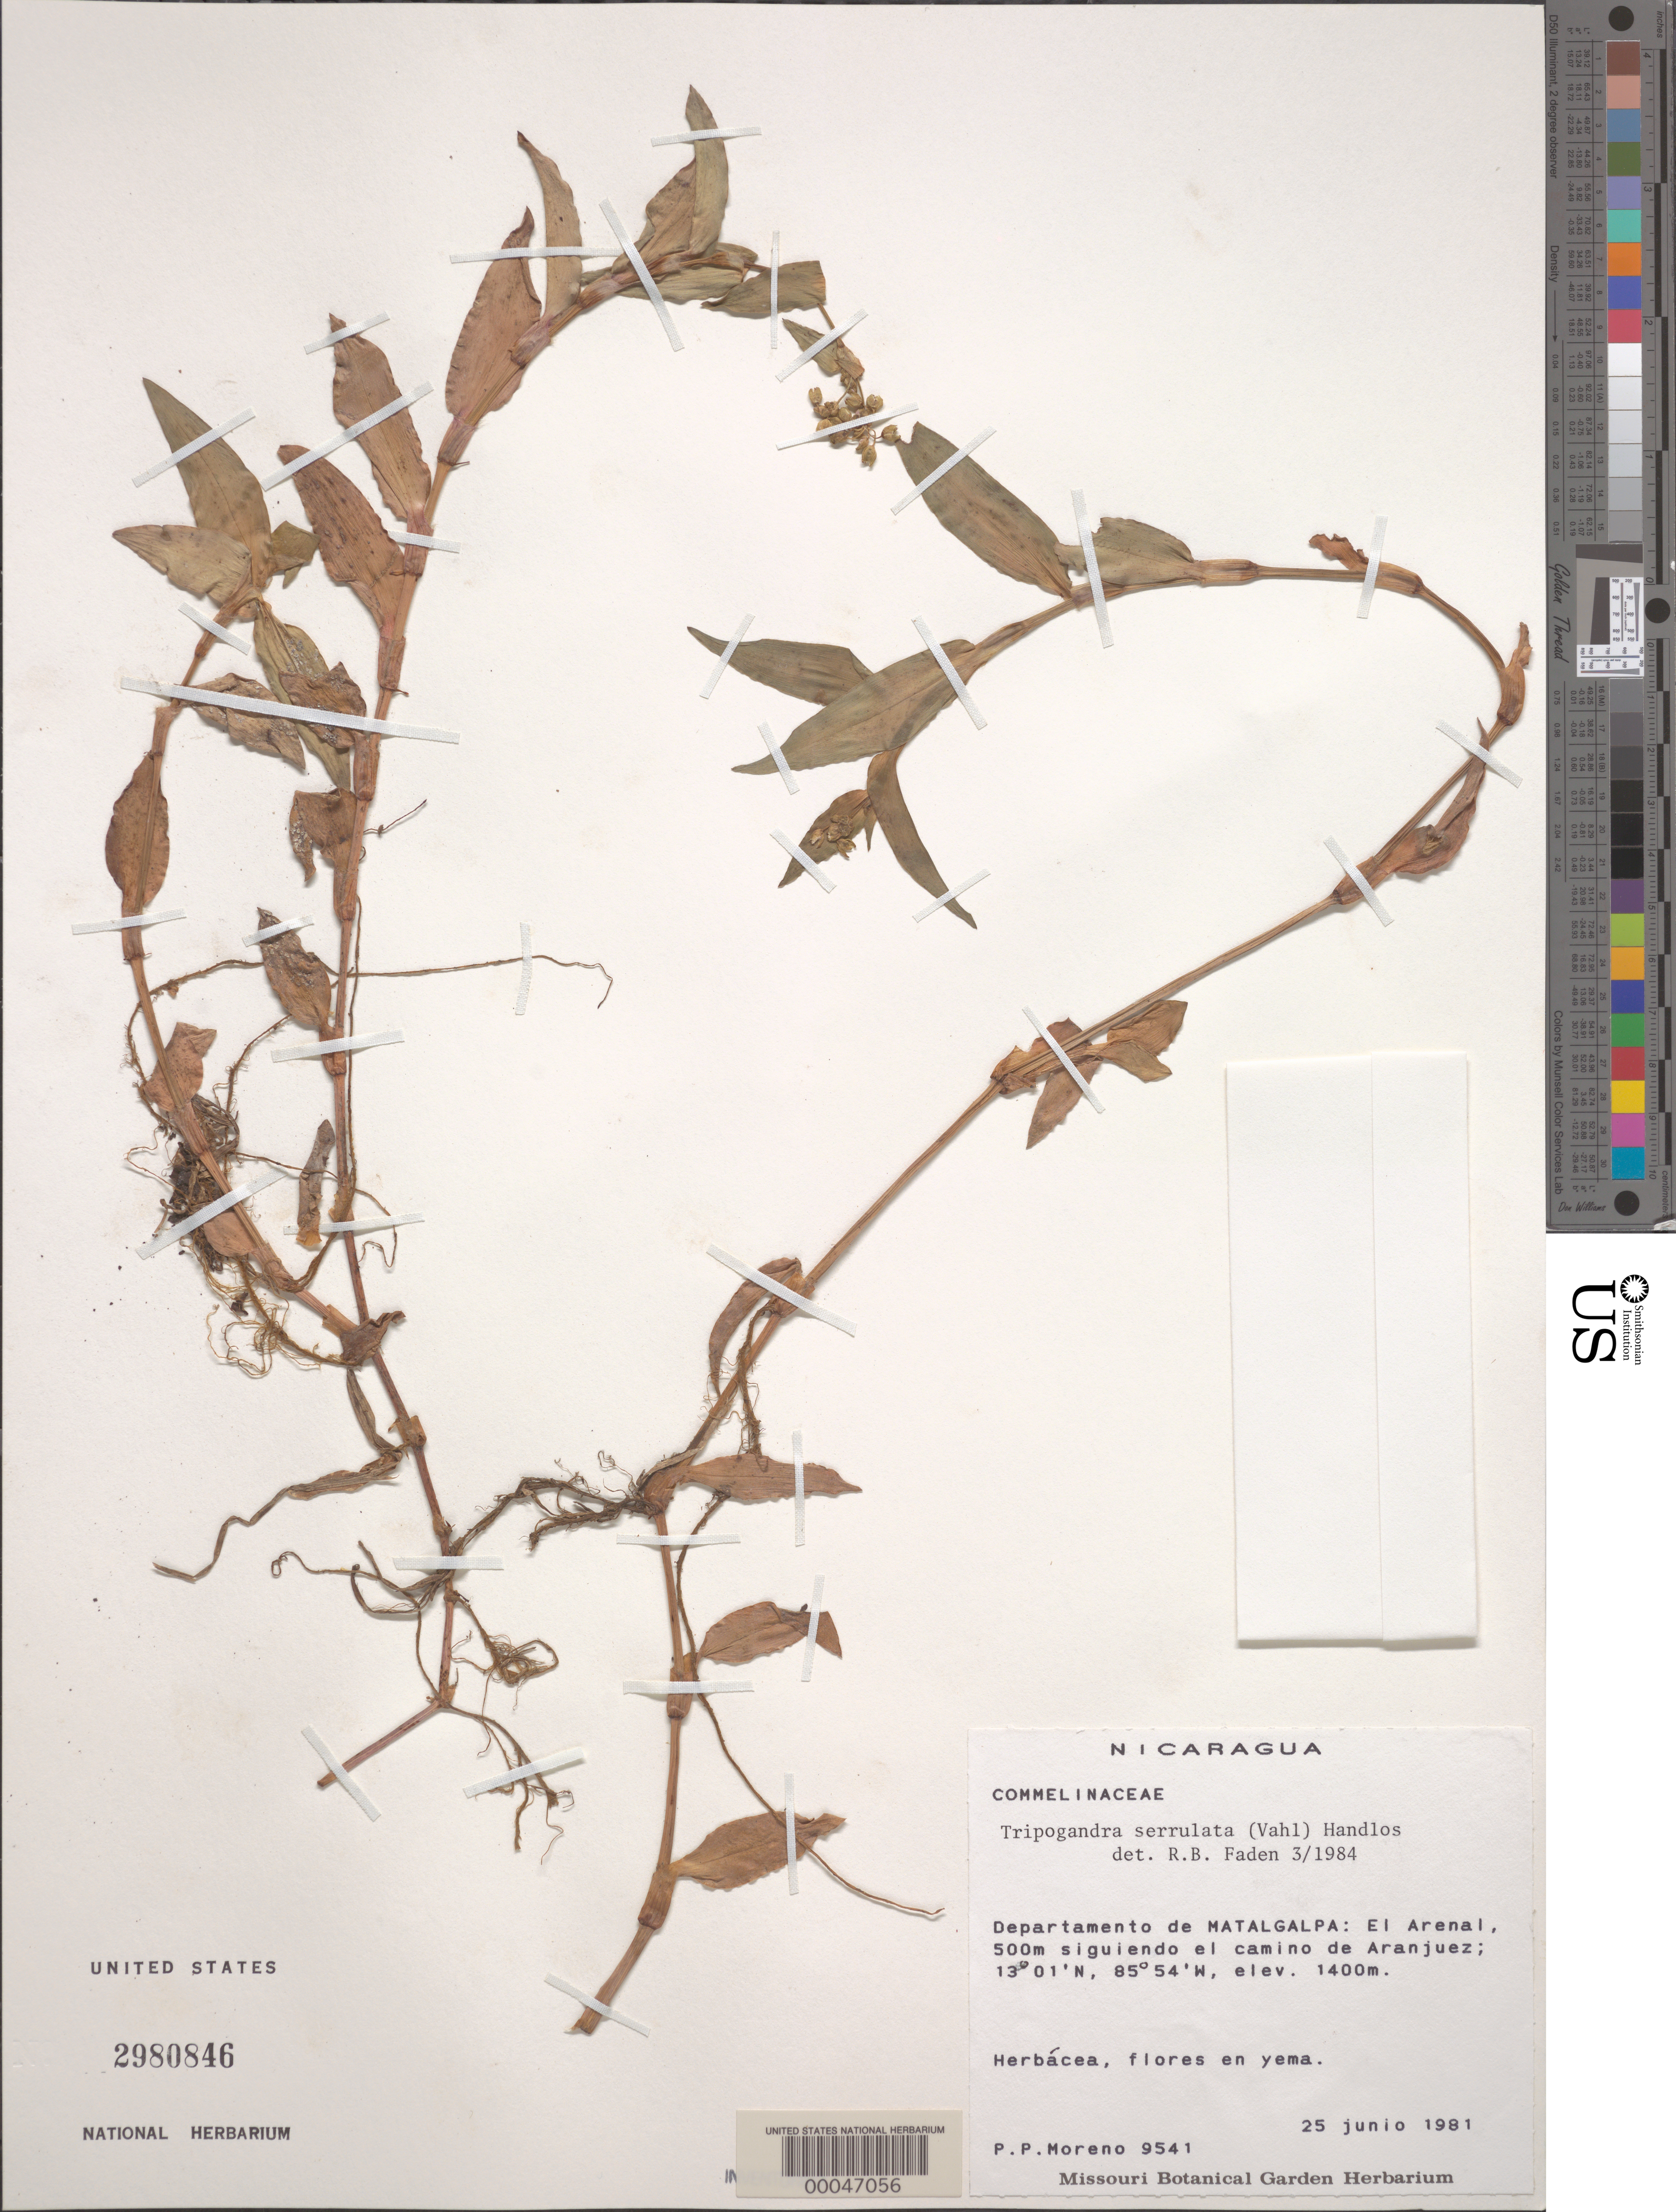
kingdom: Plantae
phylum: Tracheophyta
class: Liliopsida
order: Commelinales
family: Commelinaceae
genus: Tripogandra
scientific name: Tripogandra serrulata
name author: (Vahl) Handlos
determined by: Faden, Robert B., (US), Smithsonian Institution - National Museum of Natural History (UNITED STATES)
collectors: P. Moreno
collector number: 9541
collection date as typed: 25 Jun 1981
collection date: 1981-06-25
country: Nicaragua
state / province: Matagalpa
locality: El arenal, camino de aranjuez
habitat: Roadside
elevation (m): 1400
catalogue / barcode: US 2980846